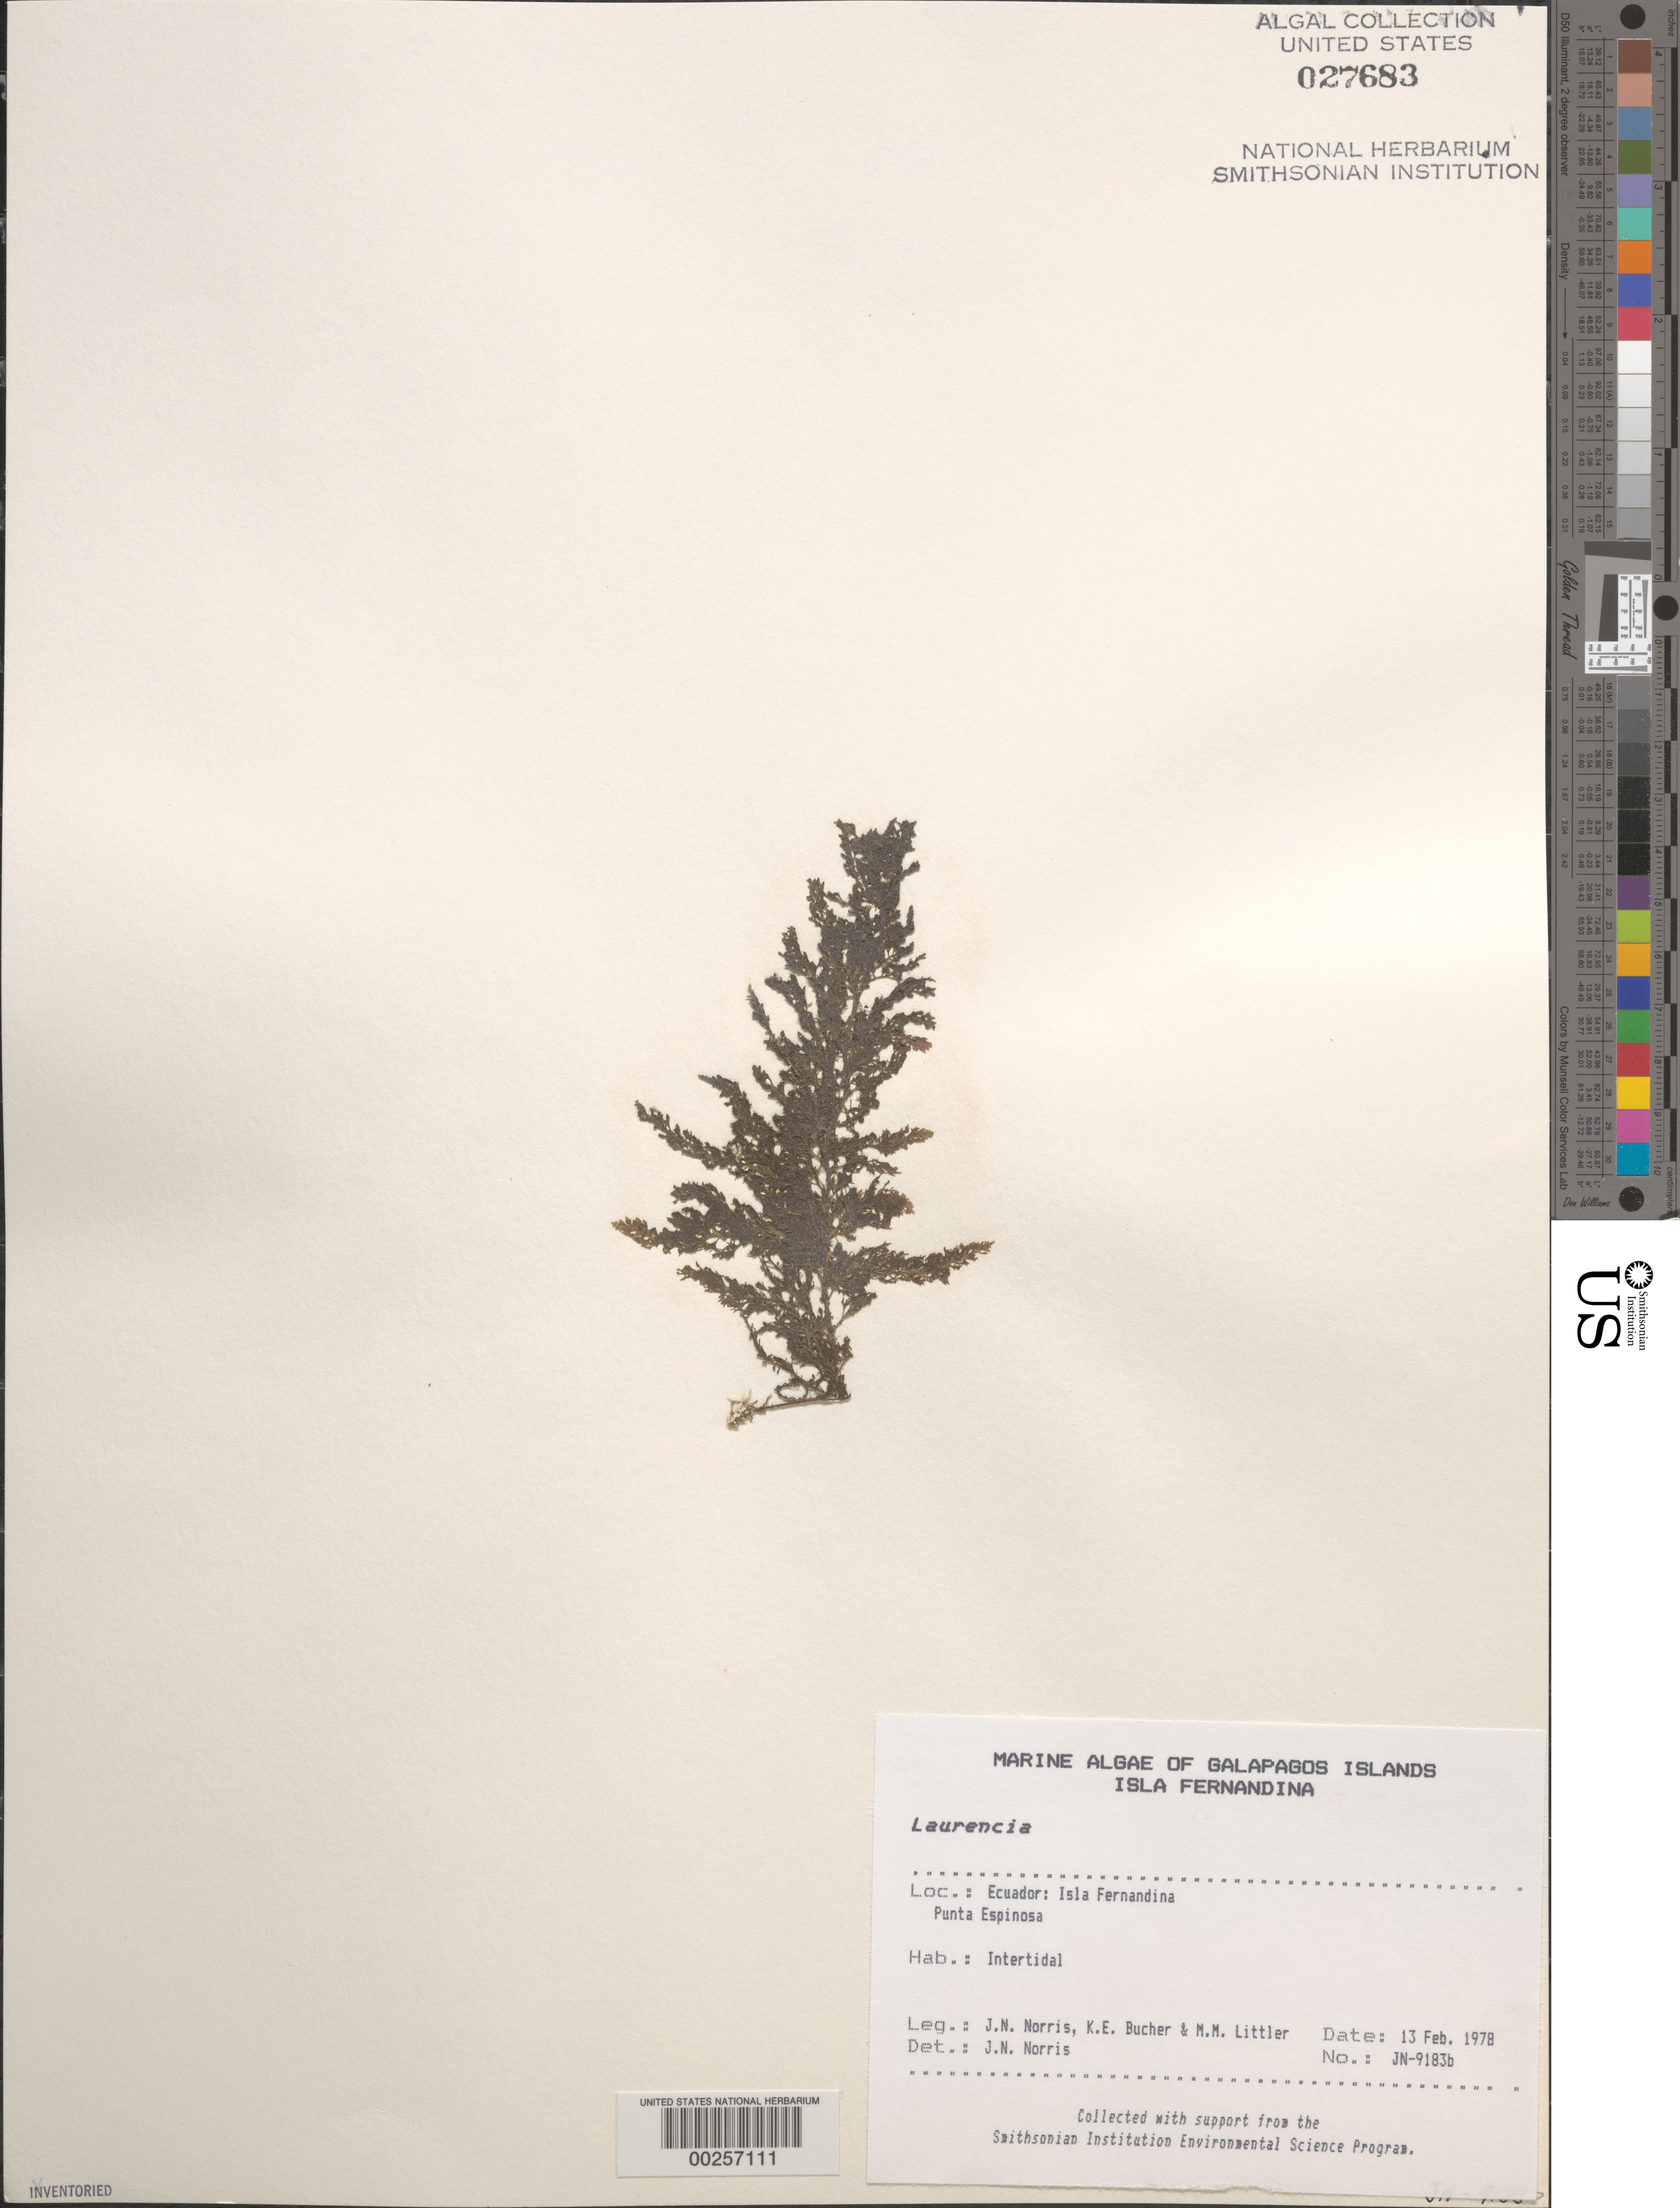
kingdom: Plantae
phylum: Rhodophyta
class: Florideophyceae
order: Ceramiales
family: Rhodomelaceae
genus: Laurencia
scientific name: Laurencia sp.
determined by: Norris, James N.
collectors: J. N. Norris, K. E. Bucher & M. M. Littler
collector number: JN-9183b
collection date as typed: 13 Feb 1978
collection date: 1978-02-13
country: Ecuador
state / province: Colón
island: Fernandina [Narborough]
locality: Punta Espinosa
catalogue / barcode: US 27683